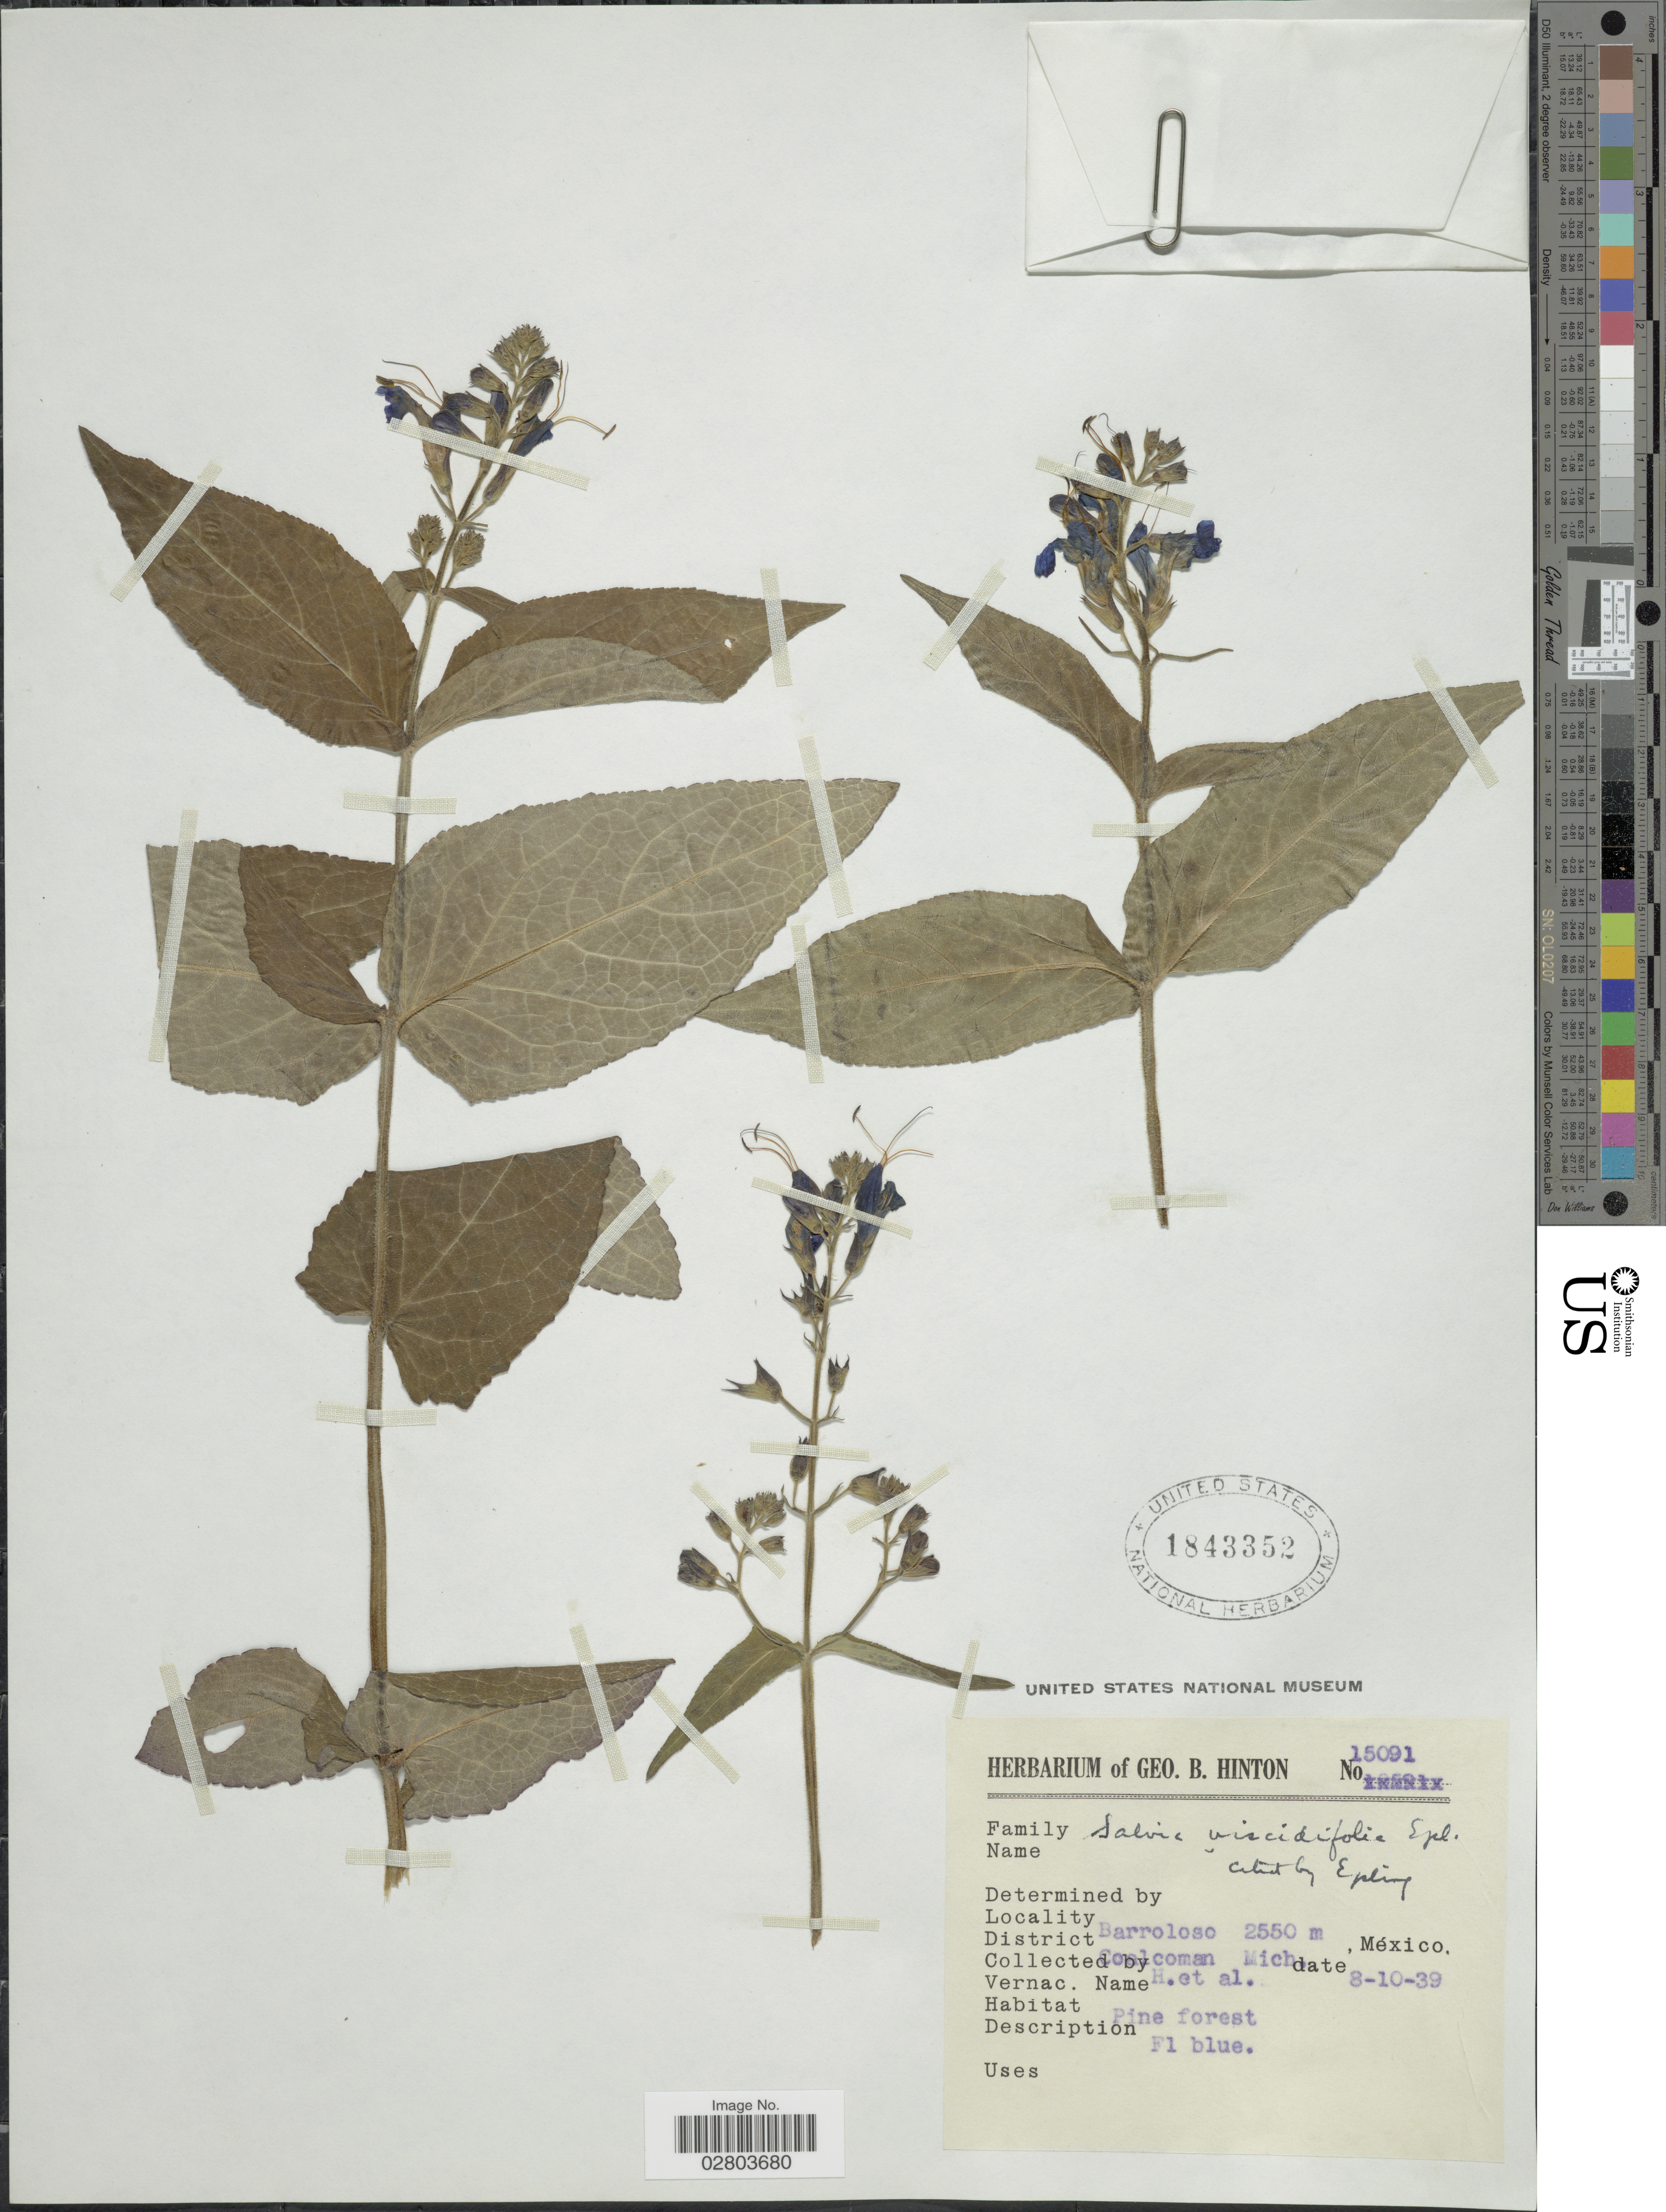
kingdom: Plantae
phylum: Tracheophyta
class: Magnoliopsida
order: Lamiales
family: Lamiaceae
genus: Salvia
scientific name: Salvia viscidifolia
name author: Epling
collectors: G. B. Hinton & et al.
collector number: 15091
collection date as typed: Transcribed d/m/y: 10/8/39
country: Mexico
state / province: Michoacán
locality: Barroloso. District Coalcoman, Mich., México.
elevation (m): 2550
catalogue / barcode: US 1843352